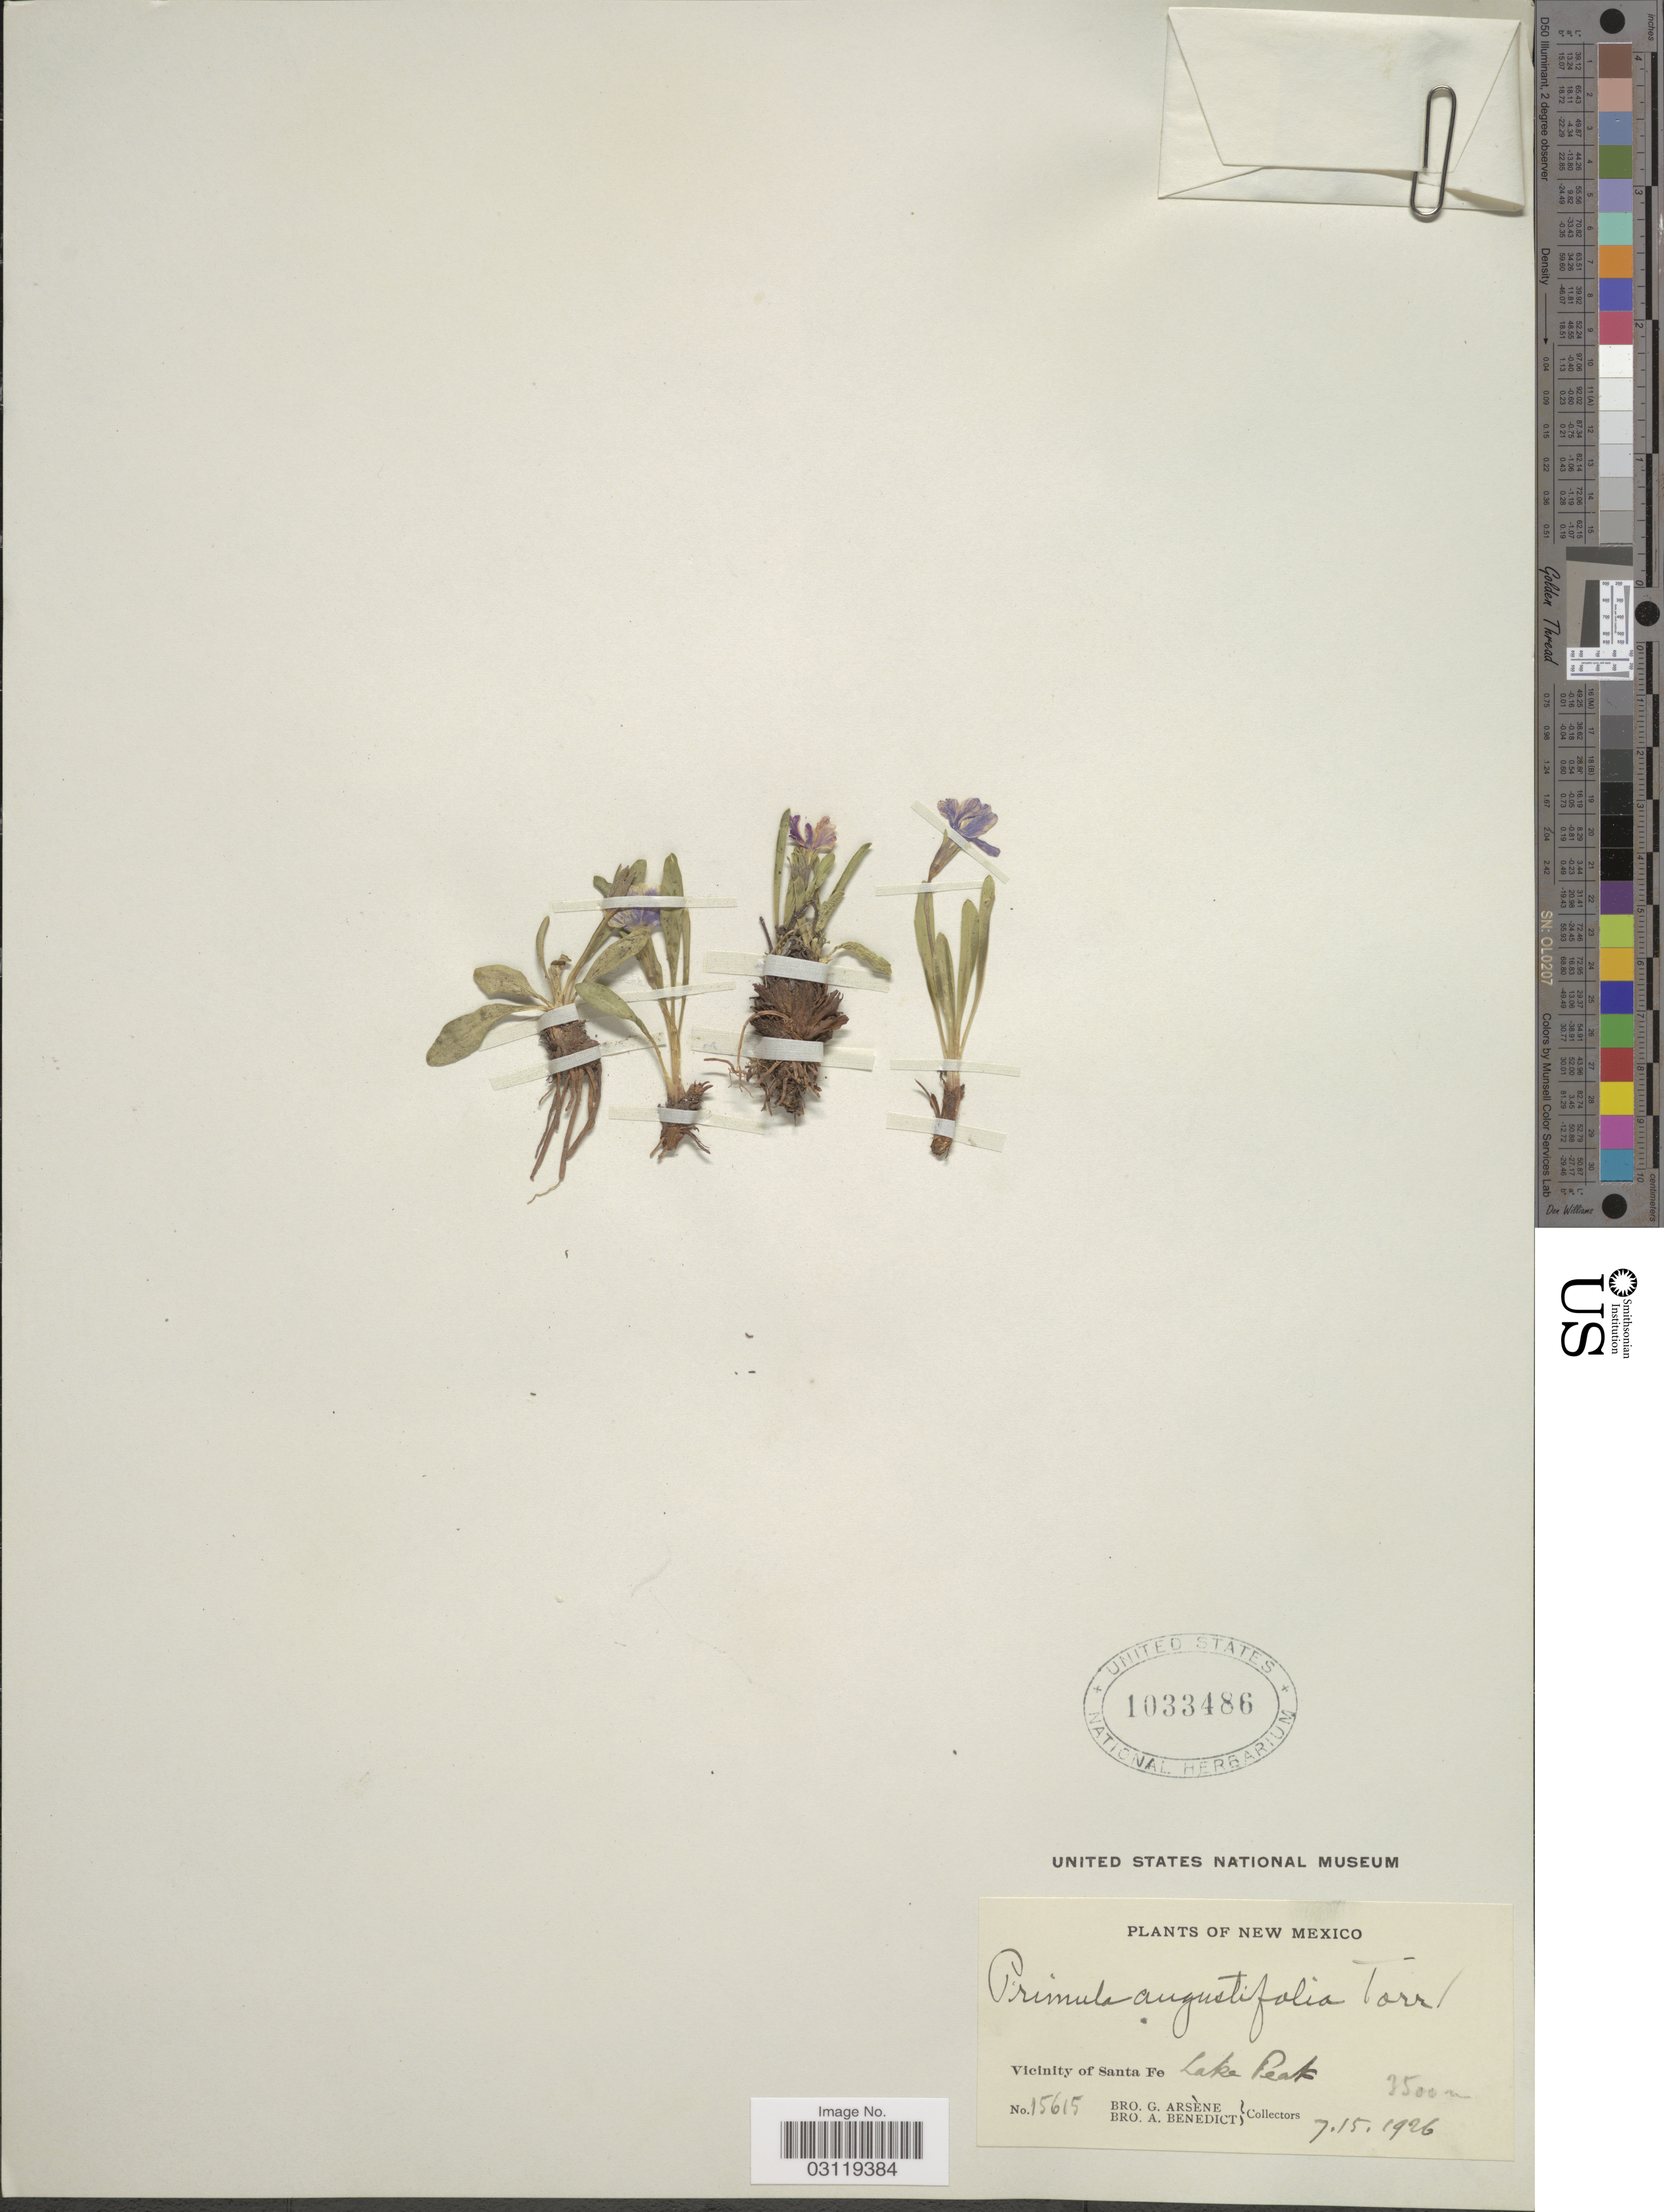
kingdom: Plantae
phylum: Tracheophyta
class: Magnoliopsida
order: Ericales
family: Primulaceae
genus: Primula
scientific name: Primula angustifolia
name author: Torr.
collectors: Bro. G. Arsène & Bro. Benedict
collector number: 15615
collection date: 1926-07-15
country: United States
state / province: New Mexico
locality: Vicinity of Santa Fe. Lake Peak.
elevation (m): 3500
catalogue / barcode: US 1033486